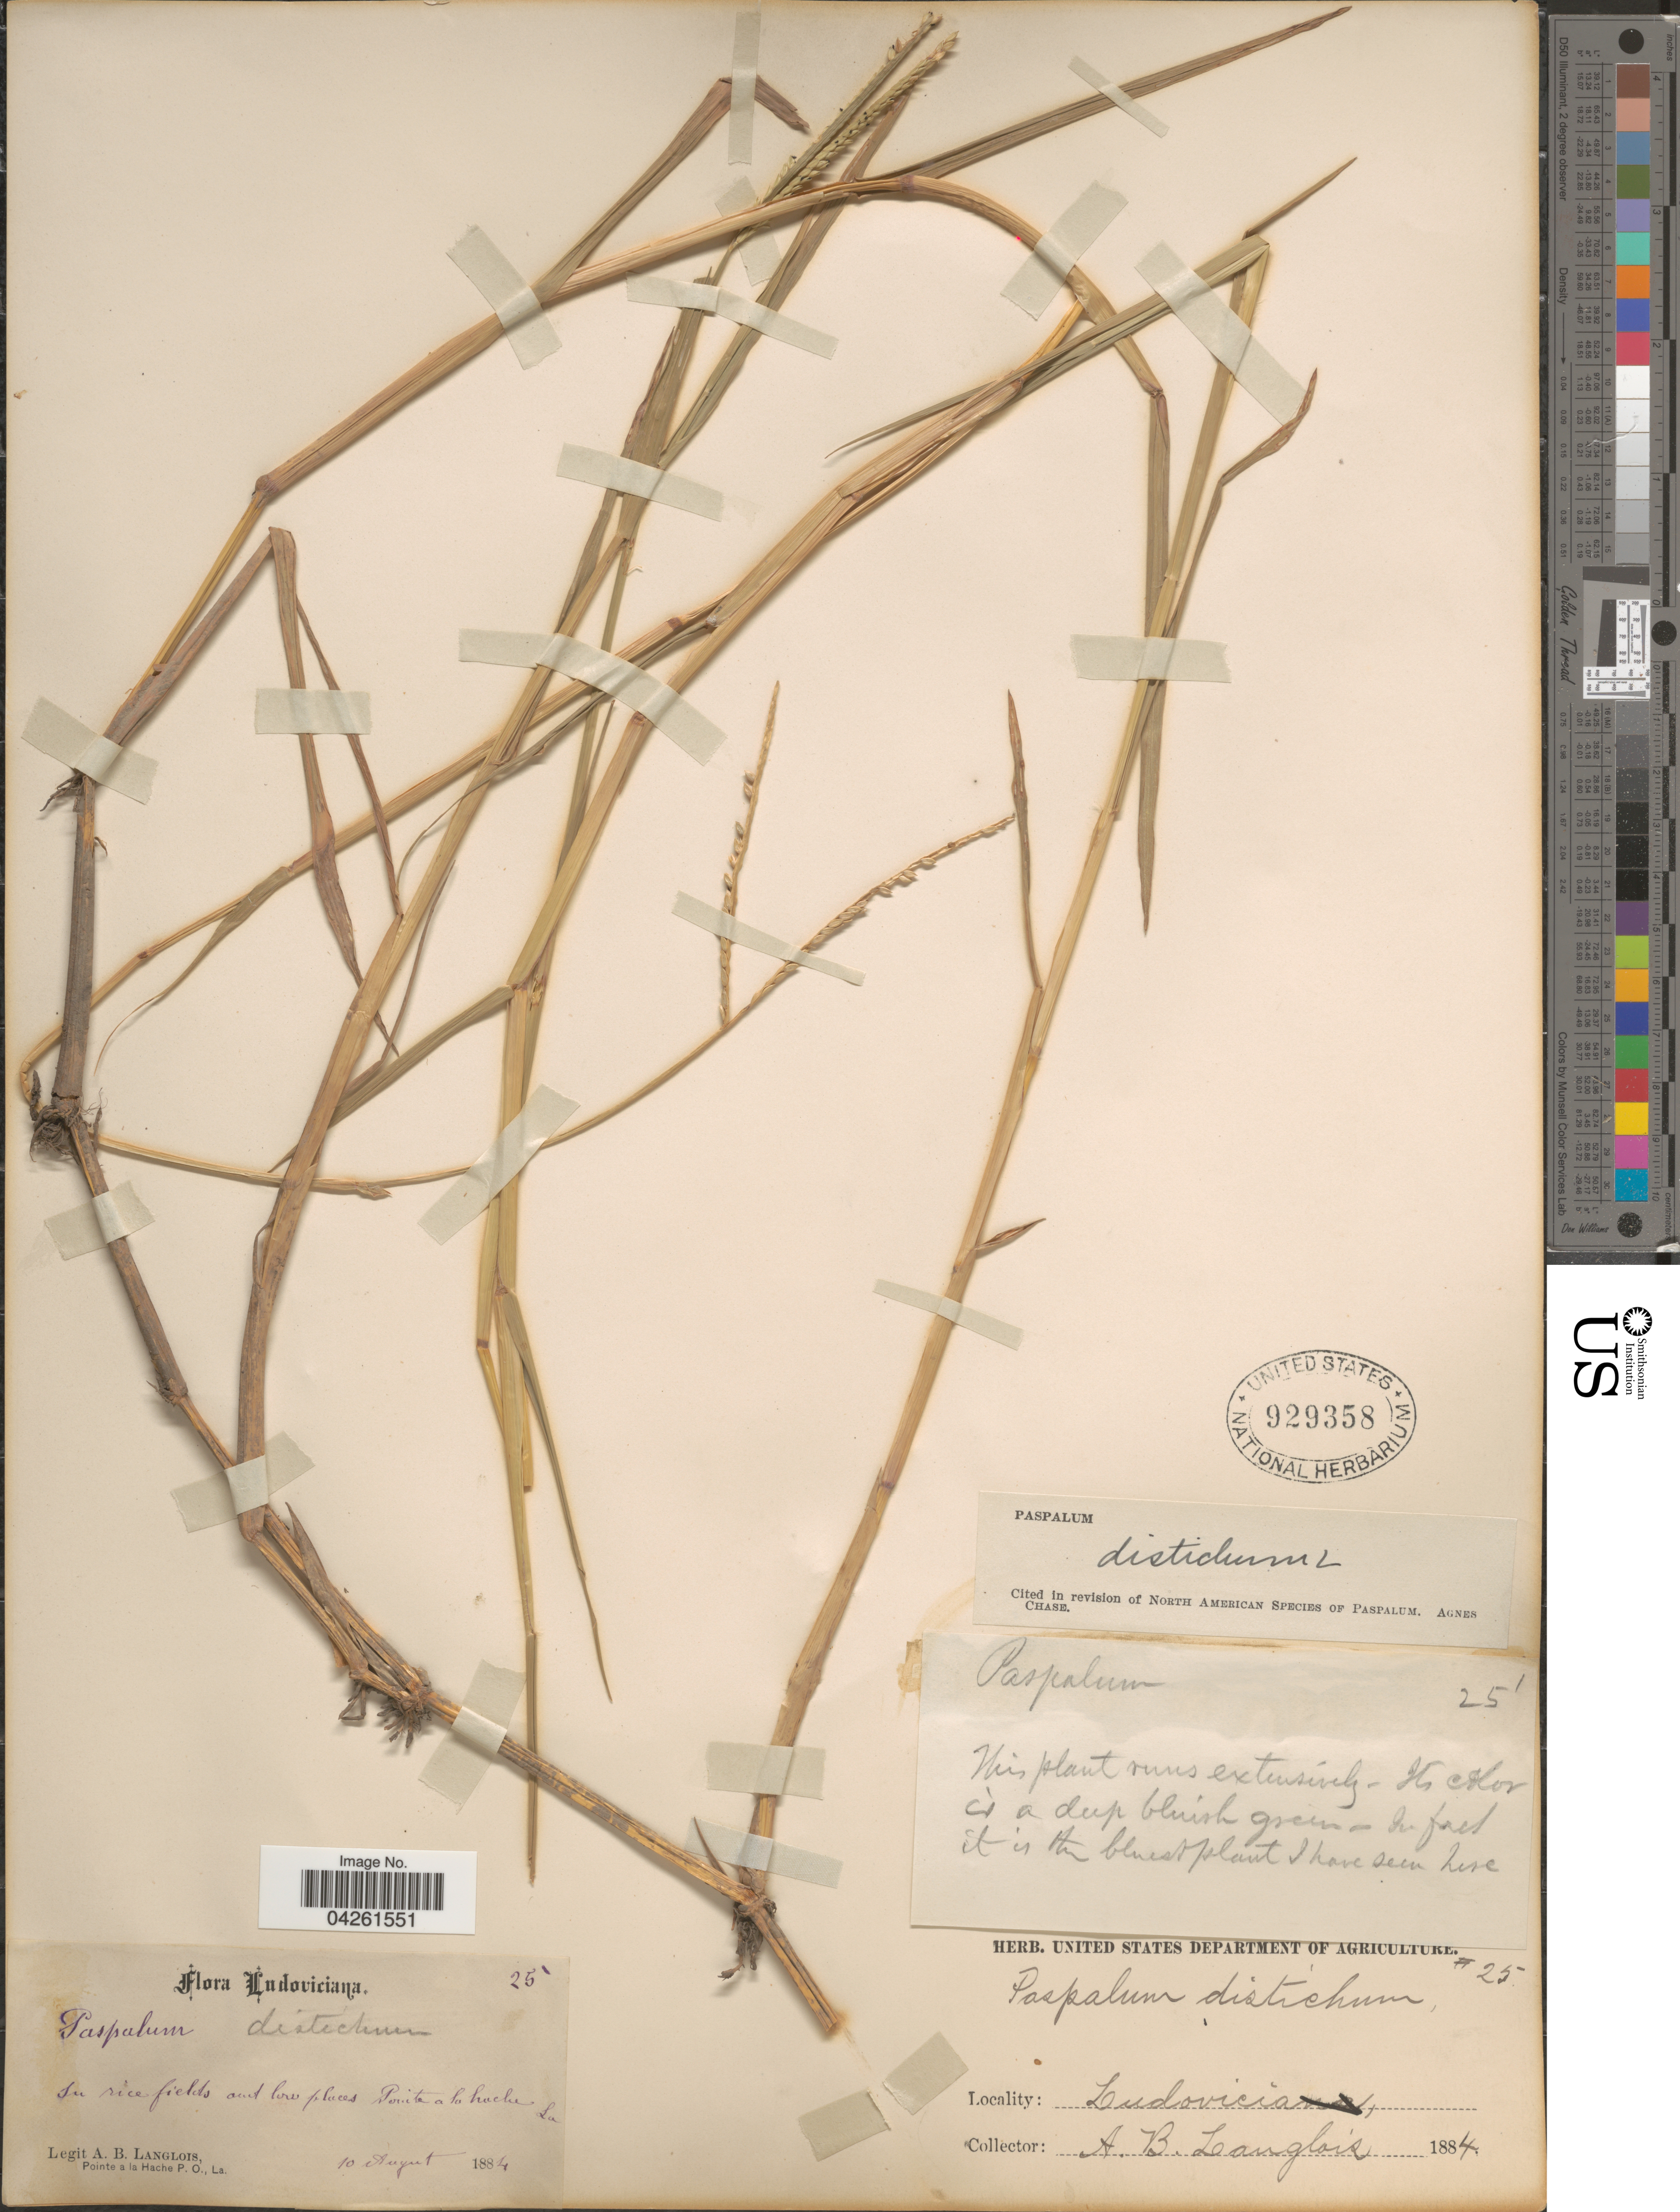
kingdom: Plantae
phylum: Tracheophyta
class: Liliopsida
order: Poales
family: Poaceae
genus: Paspalum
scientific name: Paspalum distichum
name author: L.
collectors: A. Langlois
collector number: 25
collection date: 1884-08-10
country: United States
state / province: Louisiana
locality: In rice fields and low places Pointe a la hache.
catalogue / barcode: US 929358